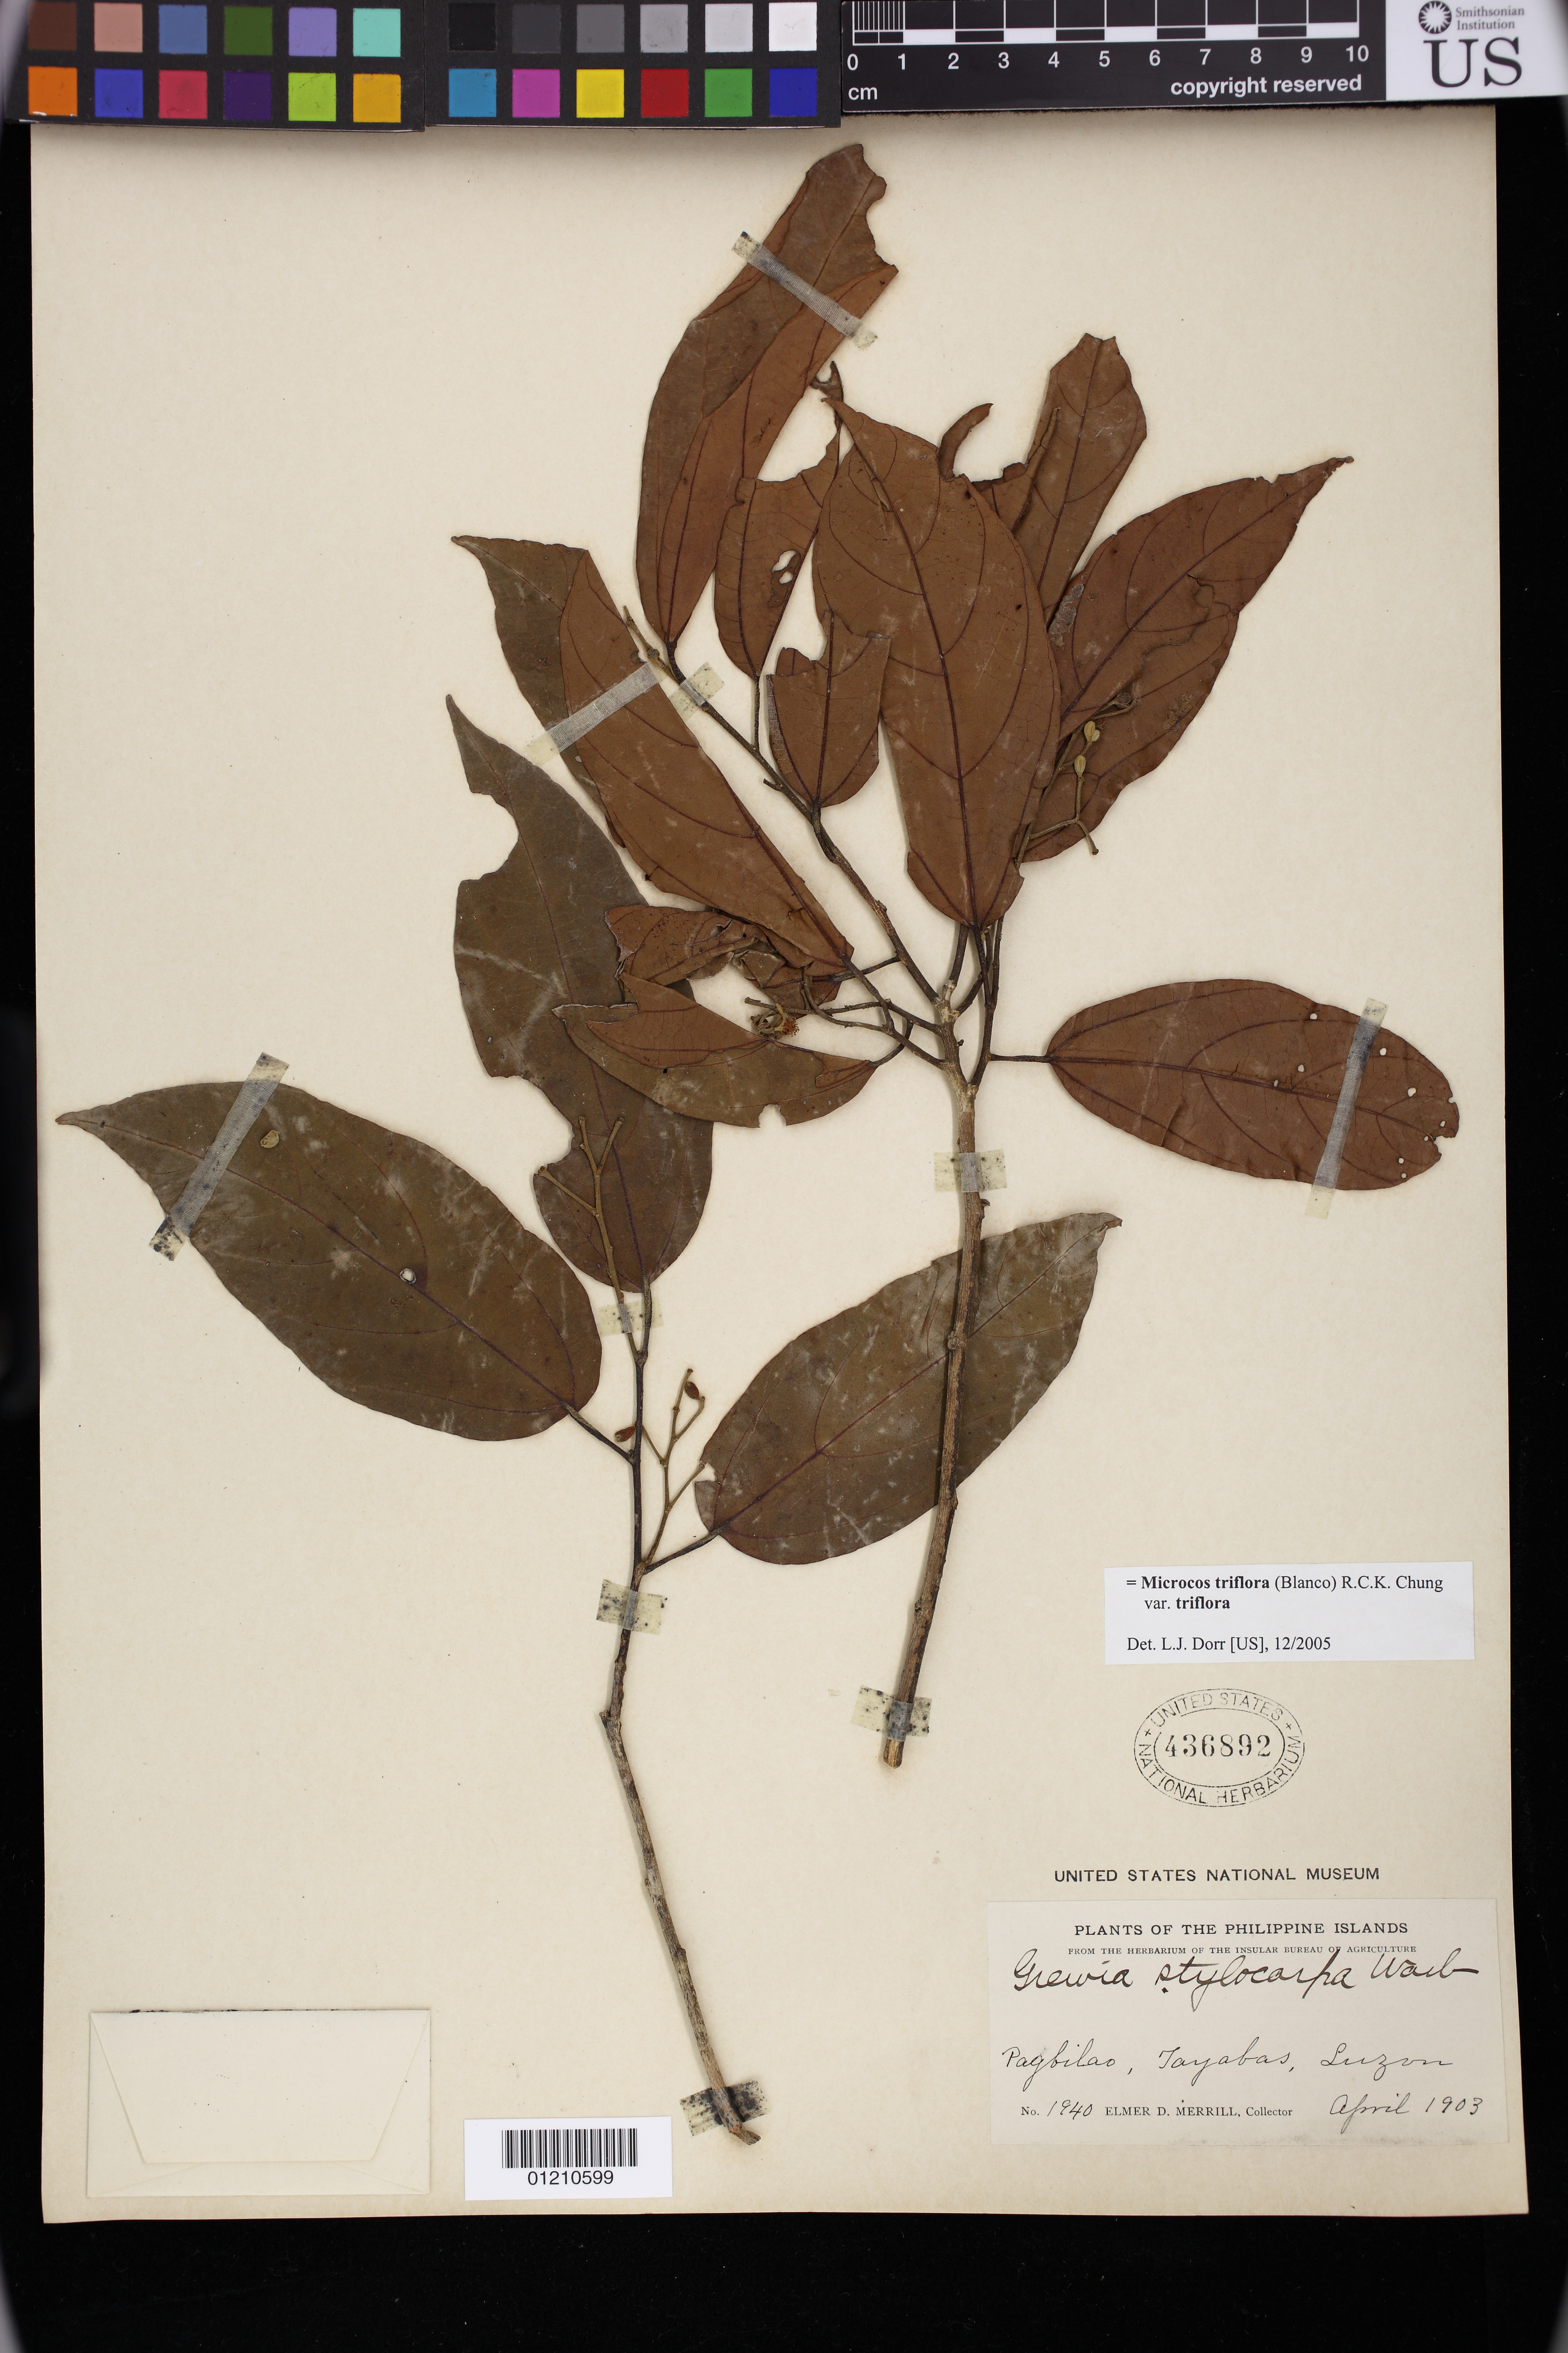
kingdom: Plantae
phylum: Tracheophyta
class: Magnoliopsida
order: Malvales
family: Malvaceae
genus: Microcos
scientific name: Microcos triflora var. triflora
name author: (Blanco) R.C.K. Chung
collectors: E. D. Merrill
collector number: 1940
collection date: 1903-04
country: Philippines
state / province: Calabarzon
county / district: Quezon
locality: Pagbilao. Luzon.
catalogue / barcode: US 436892